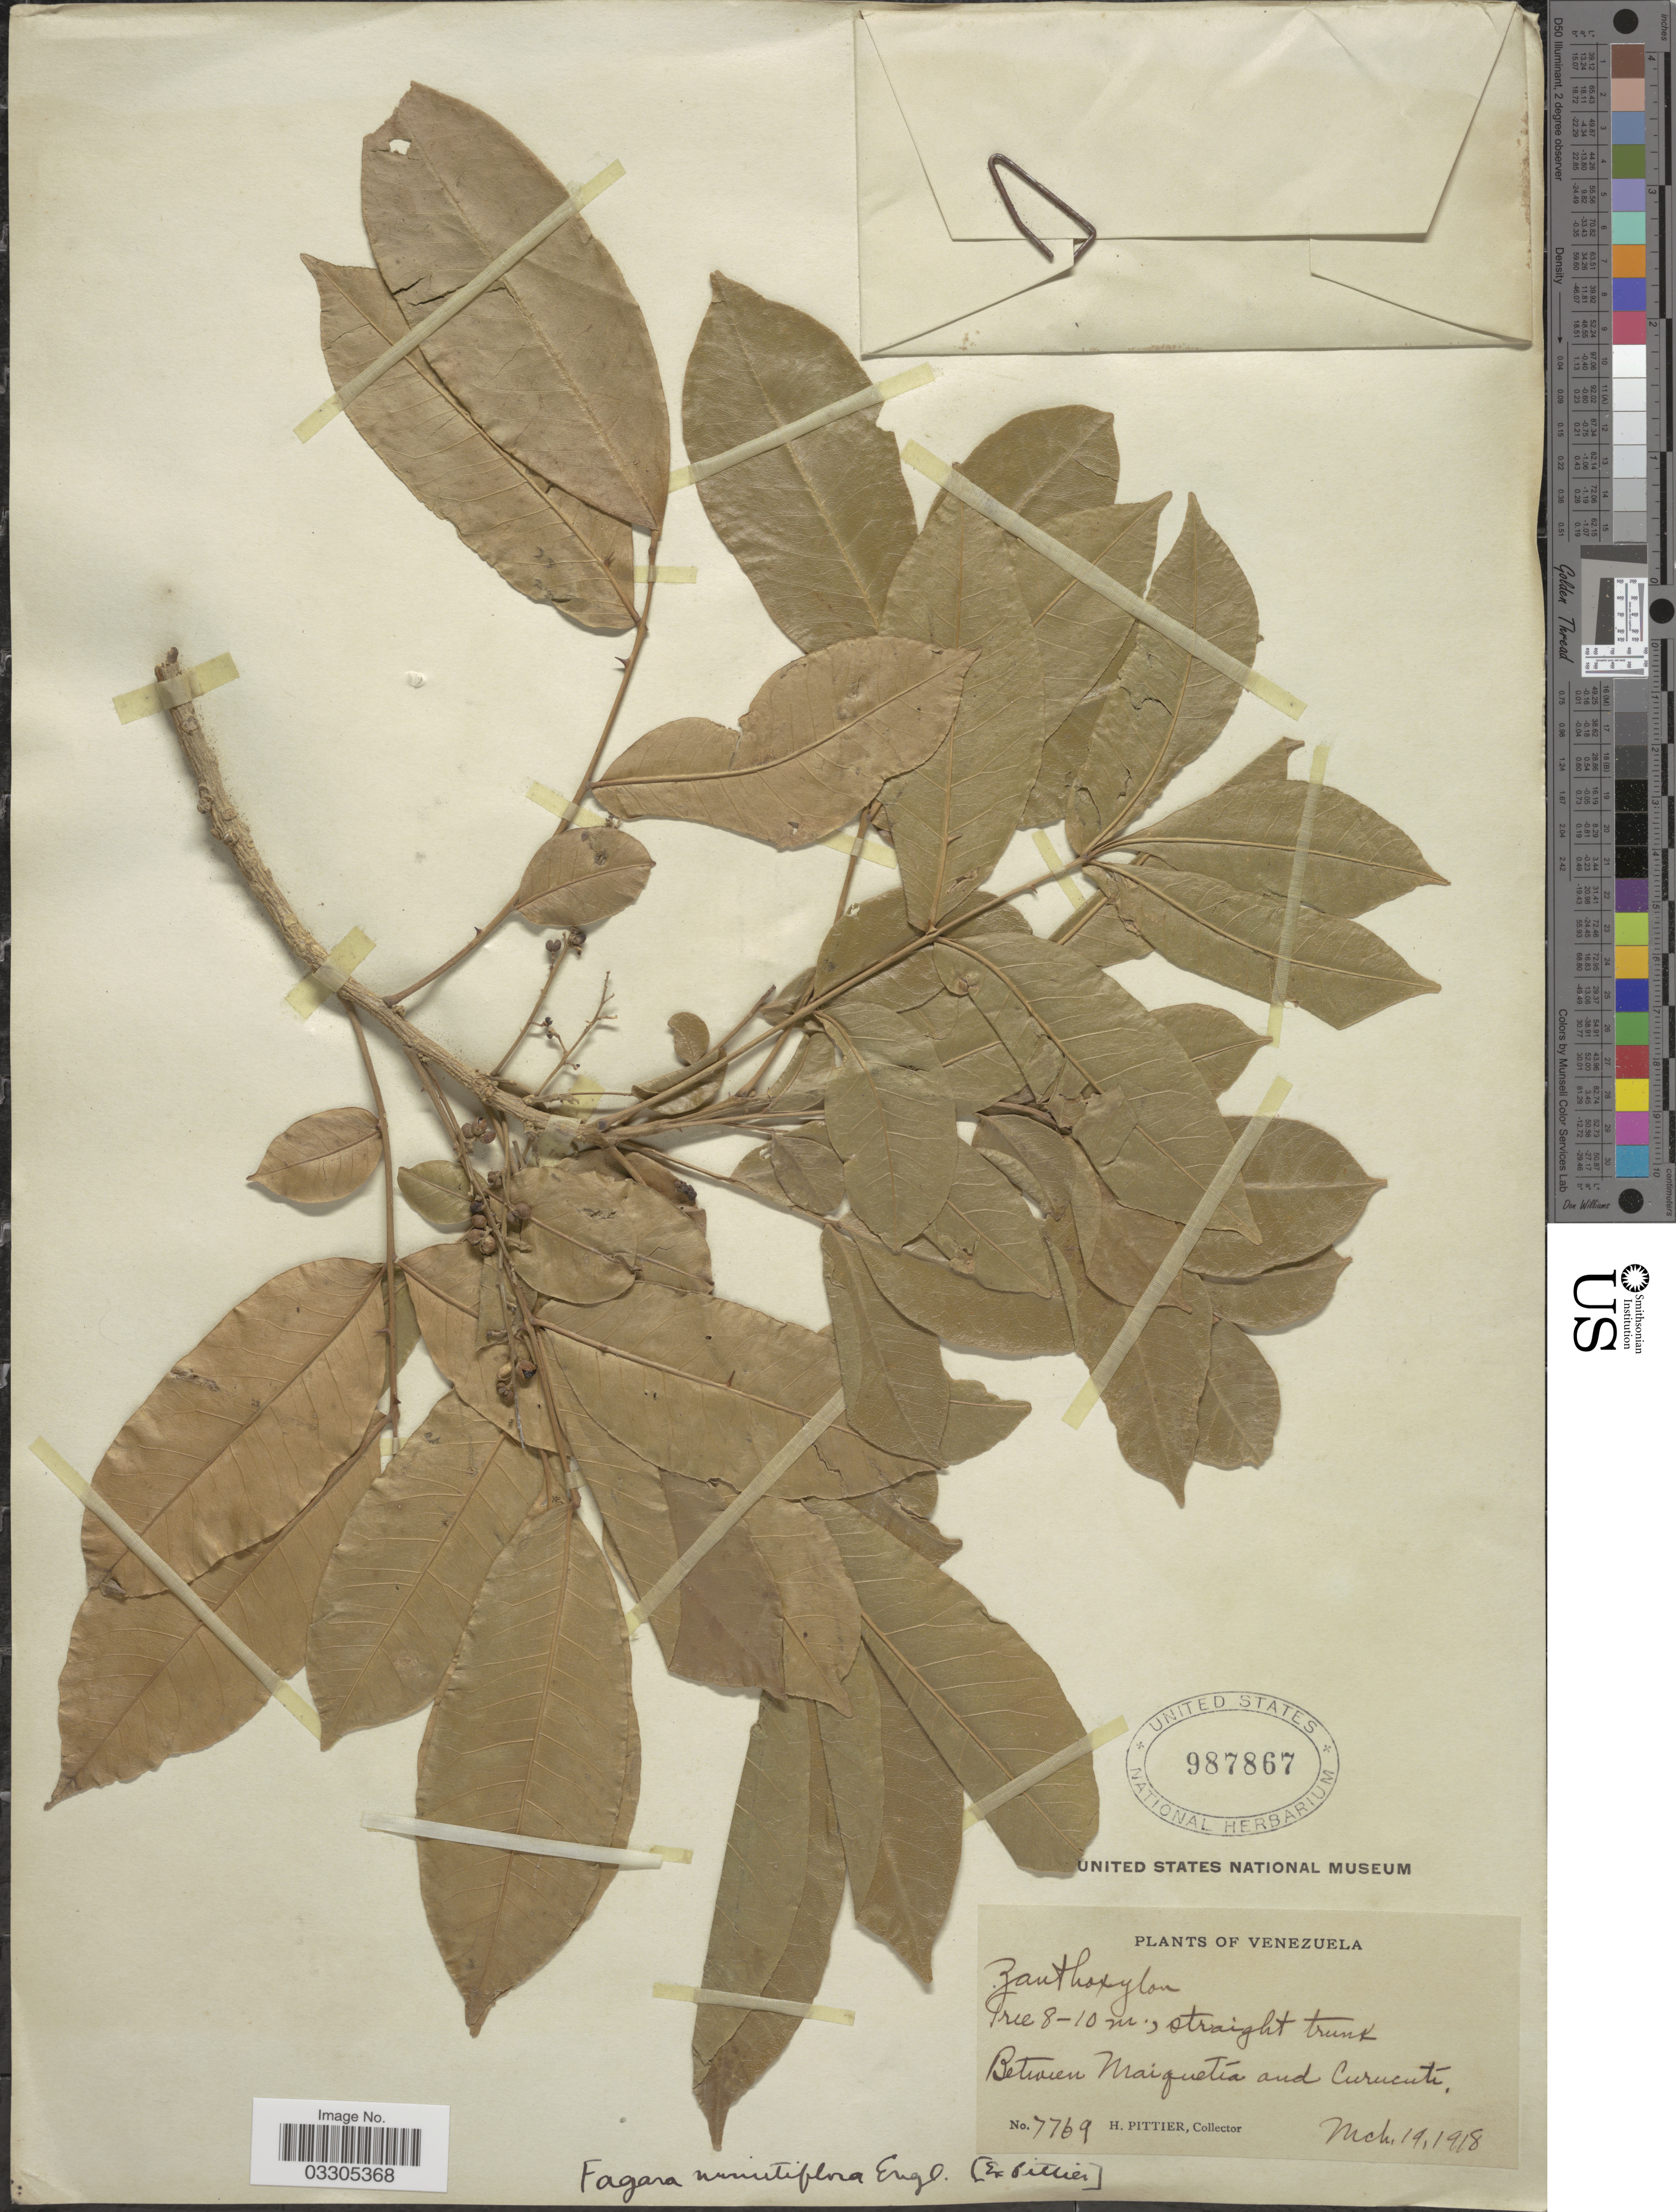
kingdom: Plantae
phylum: Tracheophyta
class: Magnoliopsida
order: Sapindales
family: Rutaceae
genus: Zanthoxylum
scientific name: Zanthoxylum martinicense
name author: (Lam.) DC.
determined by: Londoño-Echeverri, Y.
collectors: H. F. Pittier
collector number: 7769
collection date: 1918-03-19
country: Venezuela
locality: Between Maiquetía and Curucutí.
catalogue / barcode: US 987867